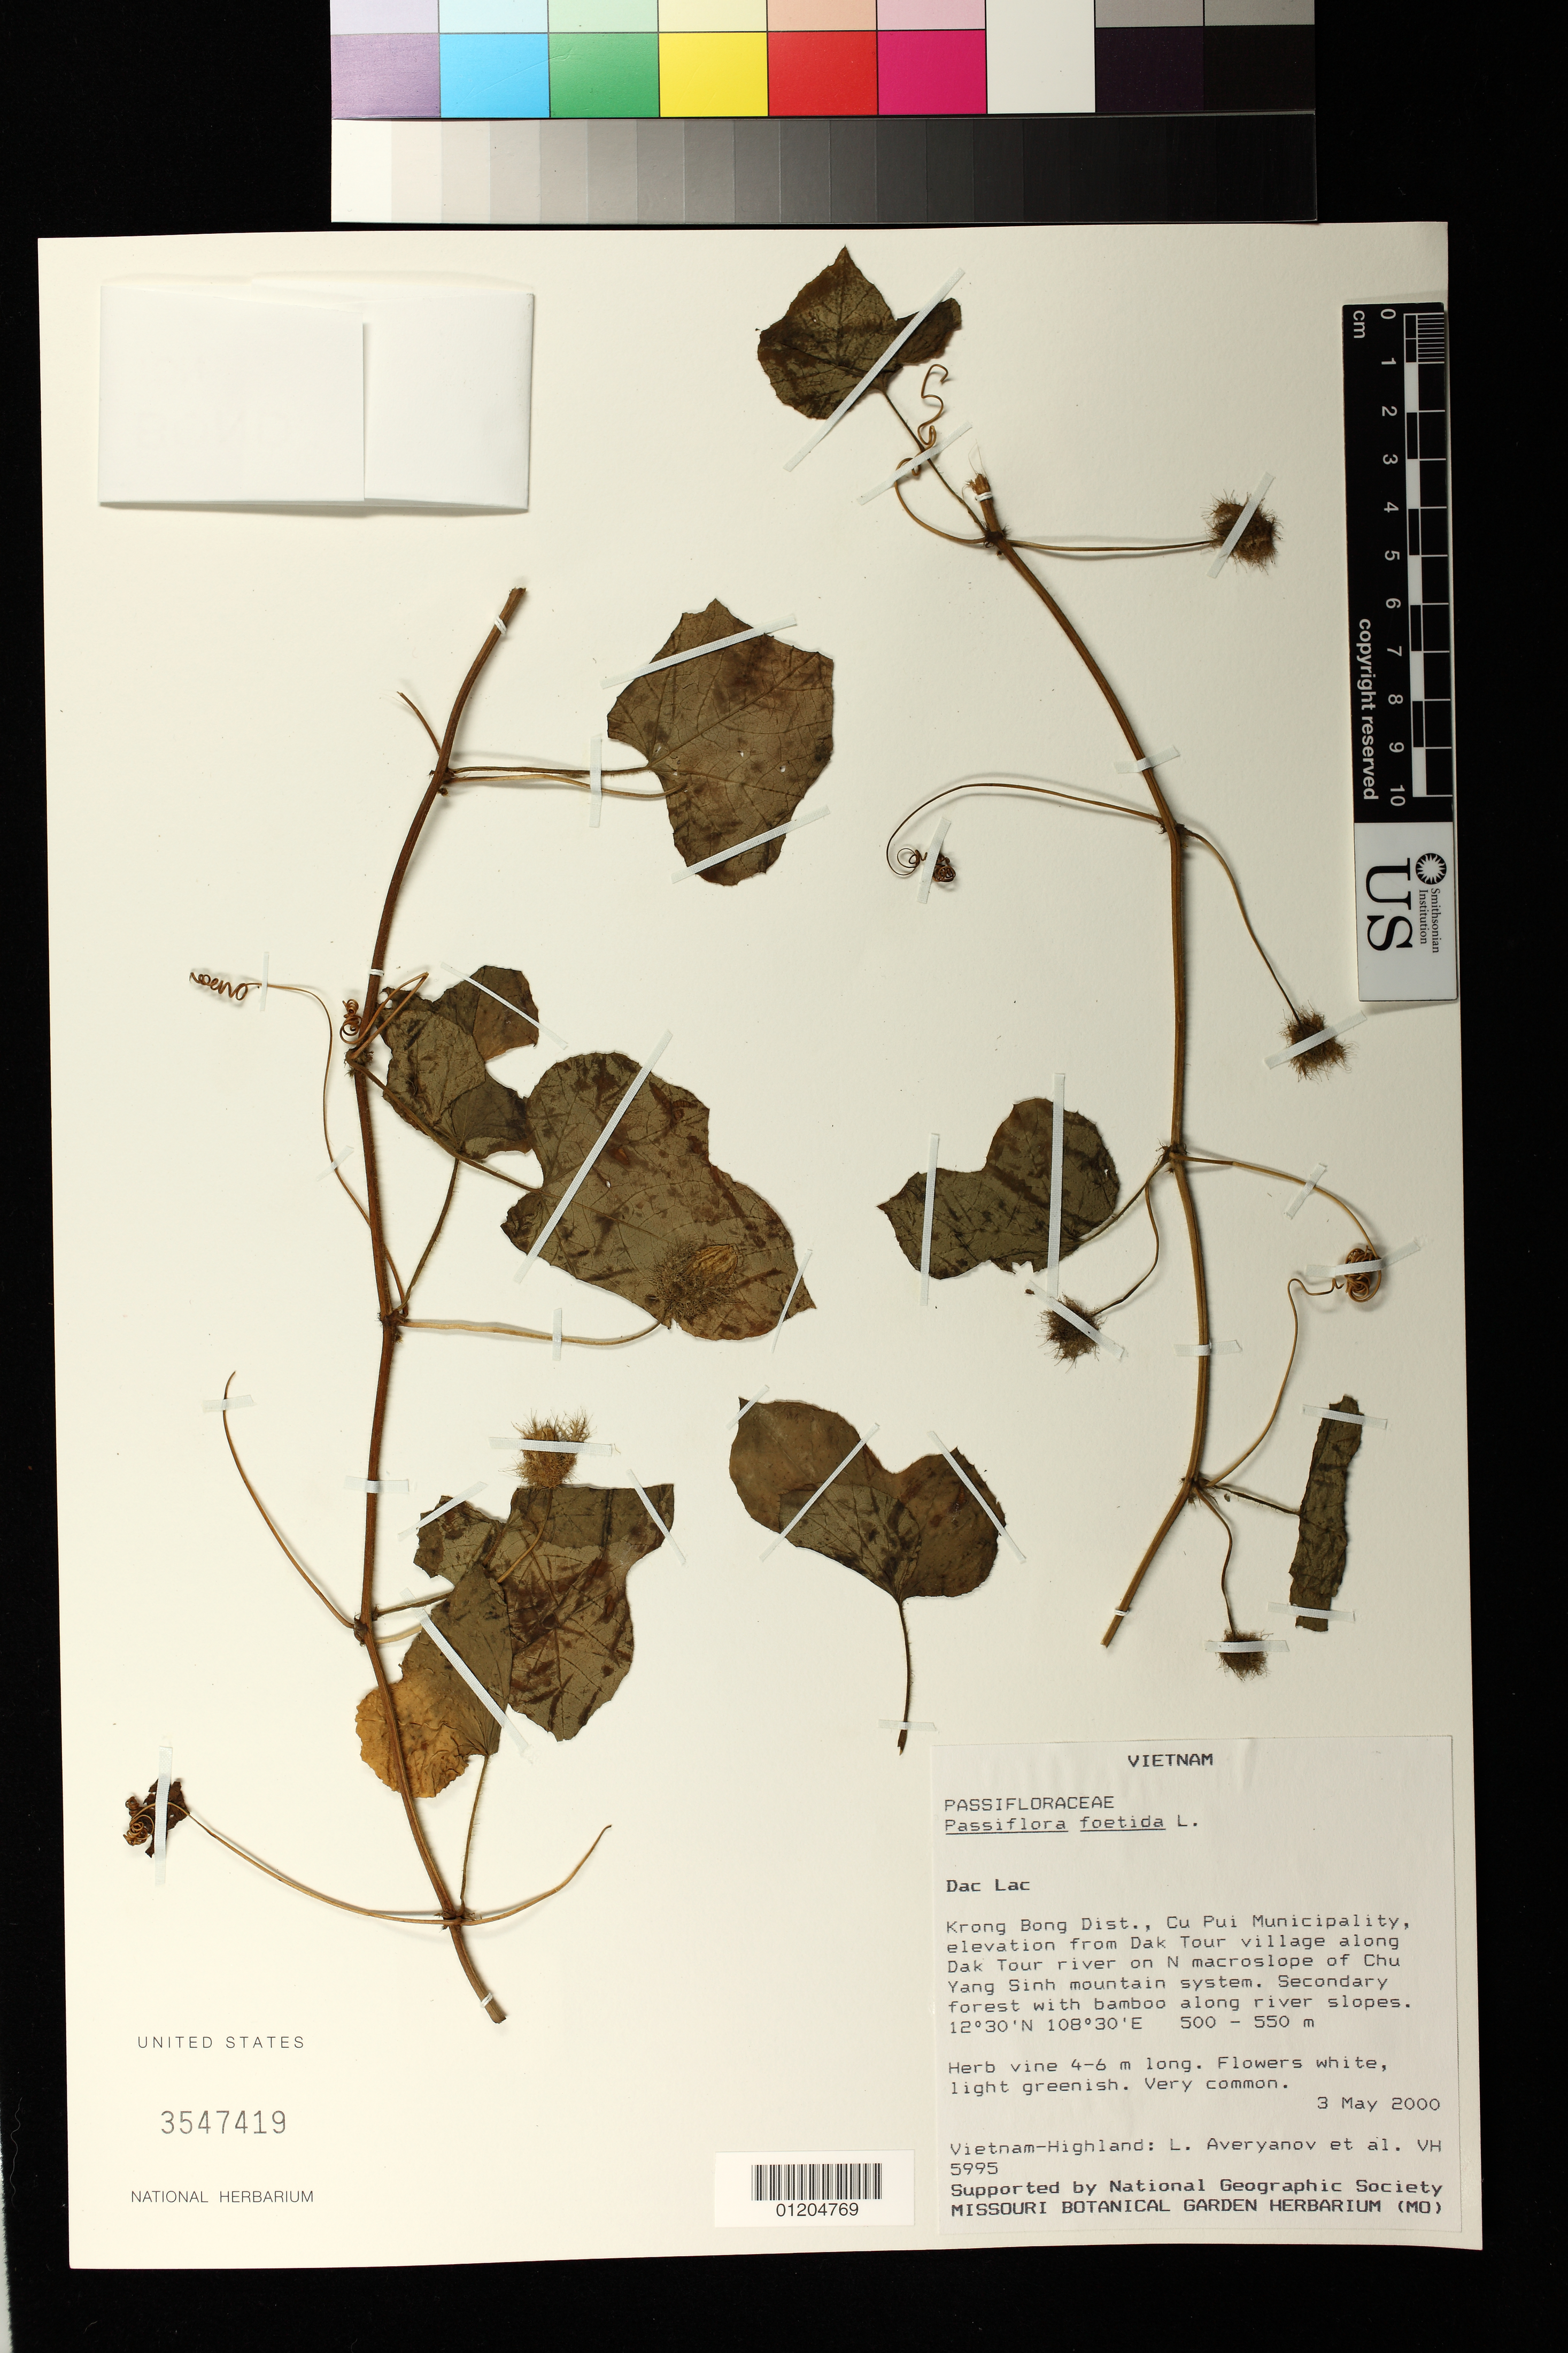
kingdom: Plantae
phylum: Tracheophyta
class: Magnoliopsida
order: Malpighiales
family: Passifloraceae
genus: Passiflora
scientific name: Passiflora foetida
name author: L.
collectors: L. Averyanov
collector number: VH 5995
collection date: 2000-05-03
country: Vietnam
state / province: Dak Lak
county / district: Huyen Krong Bong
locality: Cu Pui Municipality, elevation from Dak Tour village along Dak Tour River on N macroslope of Chu Yang Sinh mountain system.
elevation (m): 500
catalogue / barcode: US 3547419